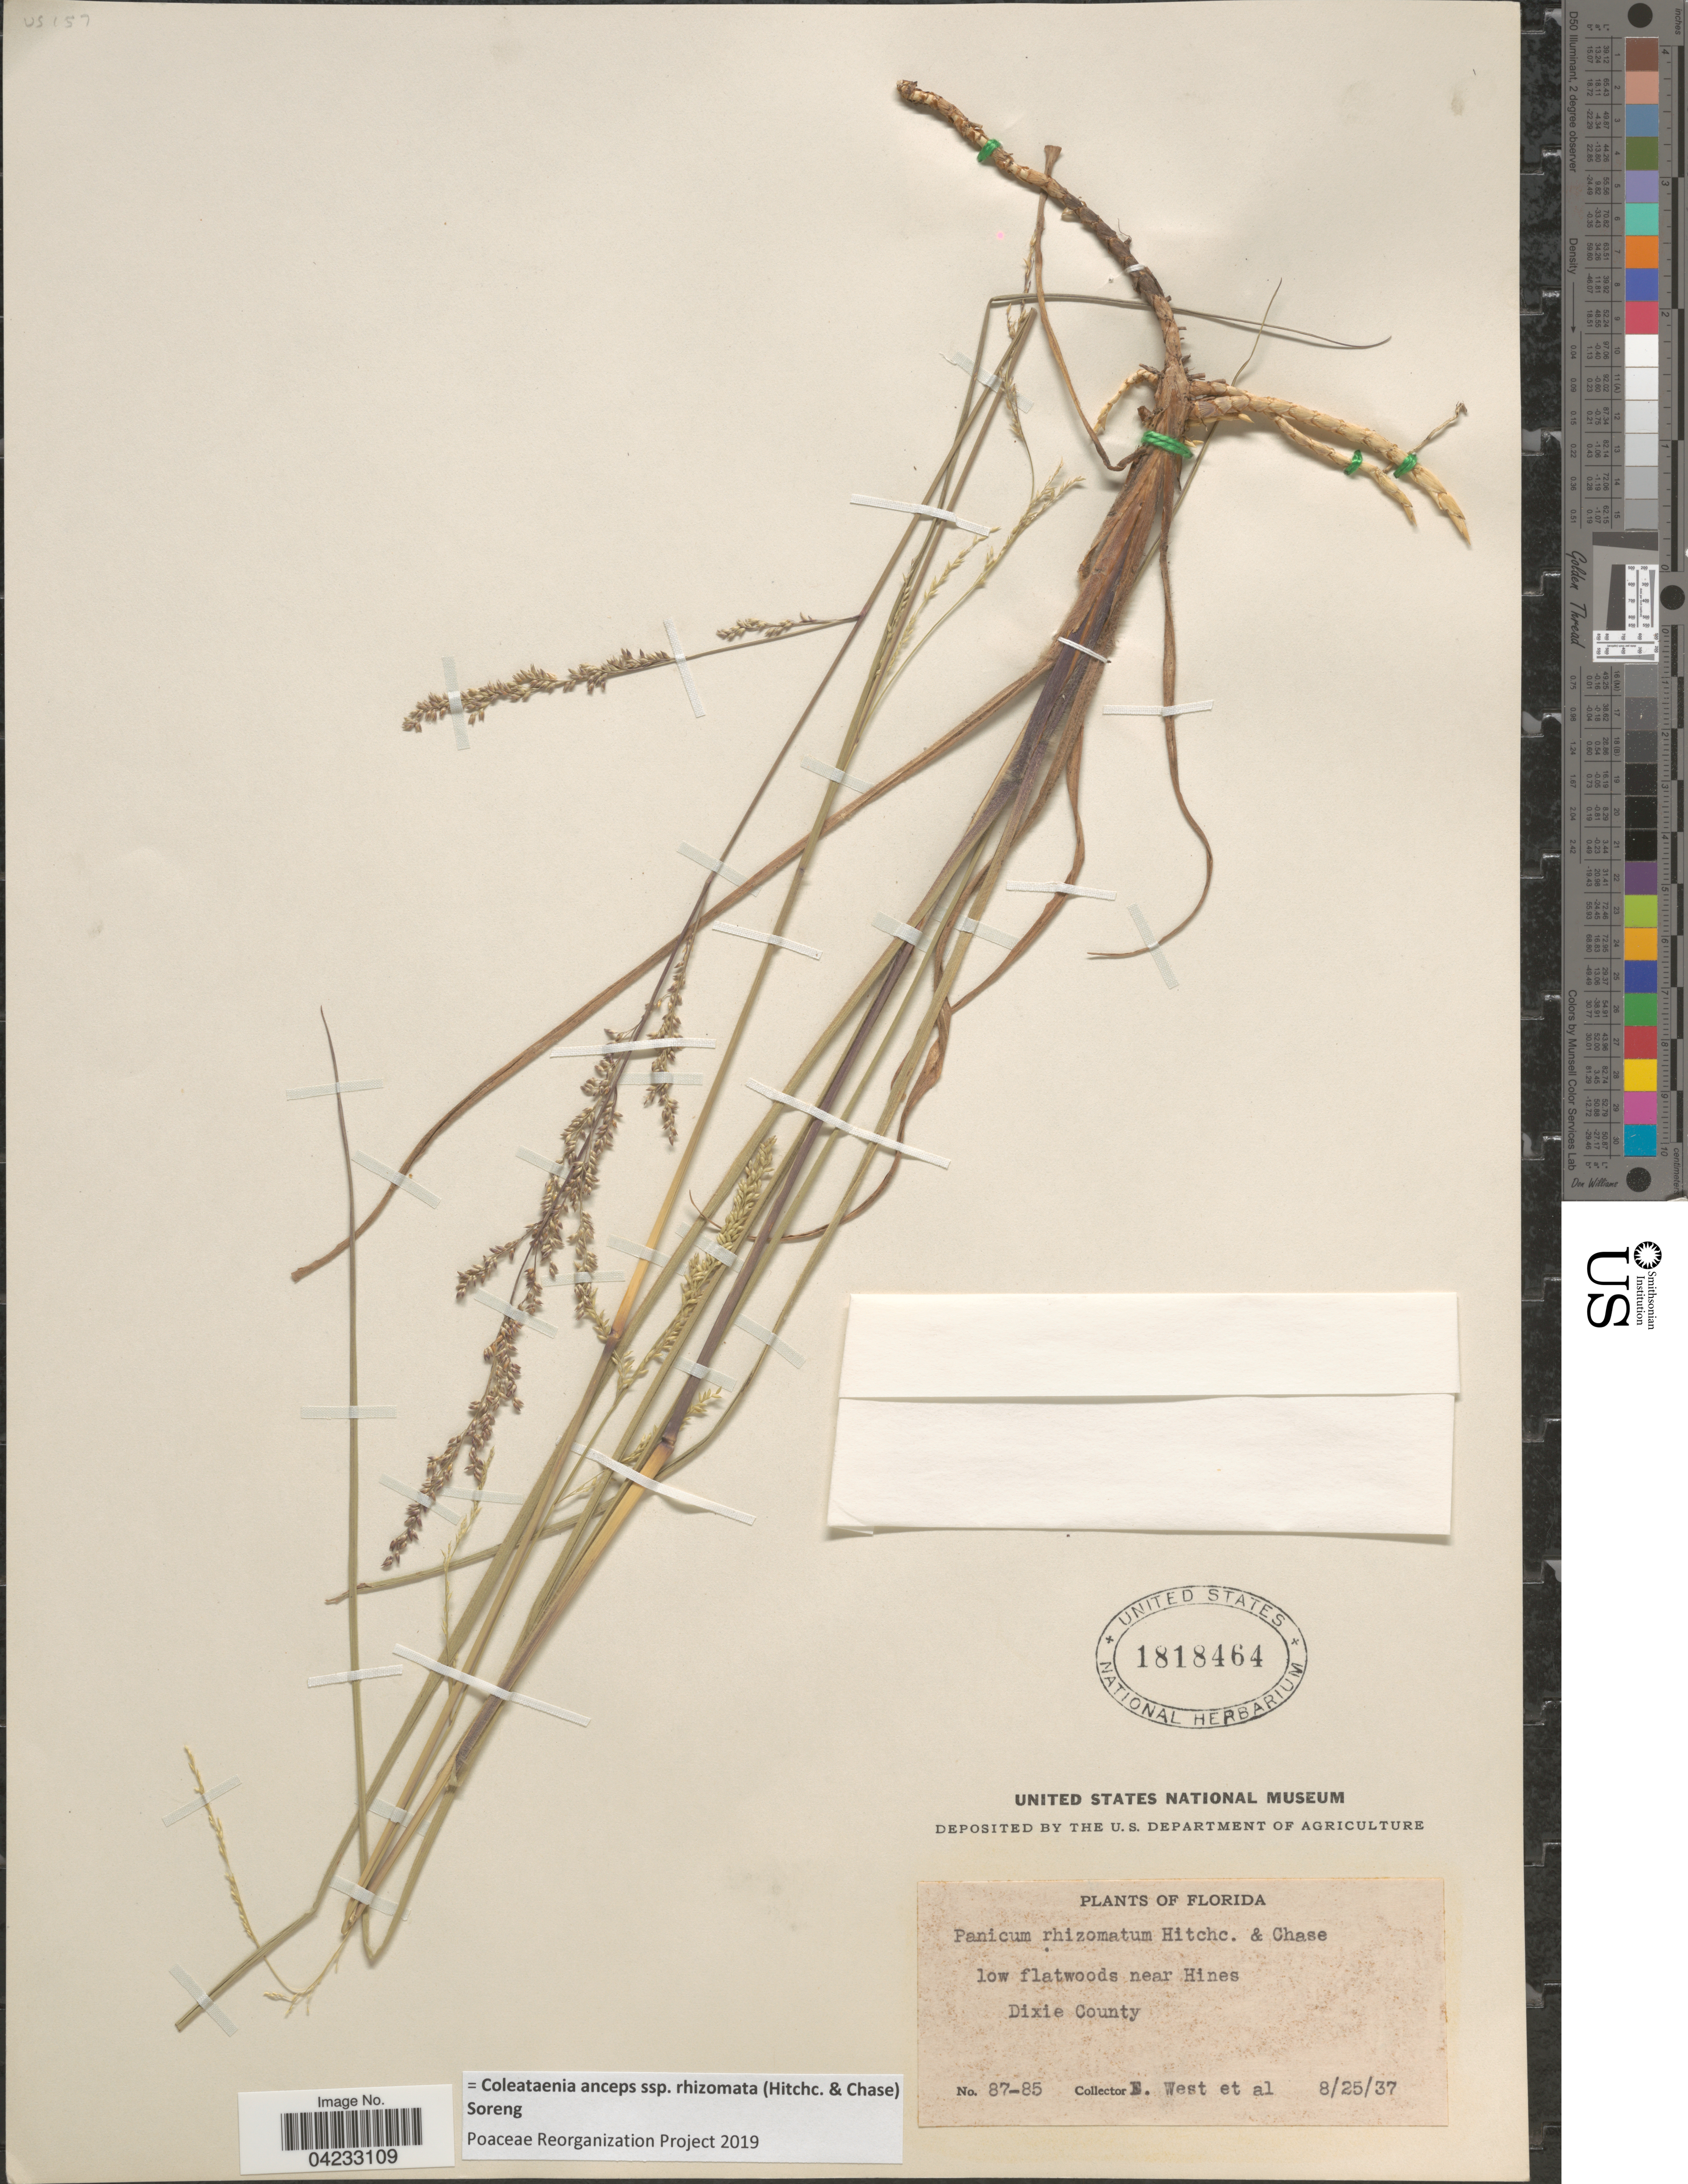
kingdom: Plantae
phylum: Tracheophyta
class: Liliopsida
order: Poales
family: Poaceae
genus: Coleataenia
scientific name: Coleataenia anceps subsp. rhizomata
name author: (Hitchc. & Chase) Soreng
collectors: E. West & et al.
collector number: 87-85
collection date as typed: Transcribed d/m/y: 25/8/37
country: United States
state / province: Florida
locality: Near Hines. Dixie County.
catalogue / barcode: US 1818464